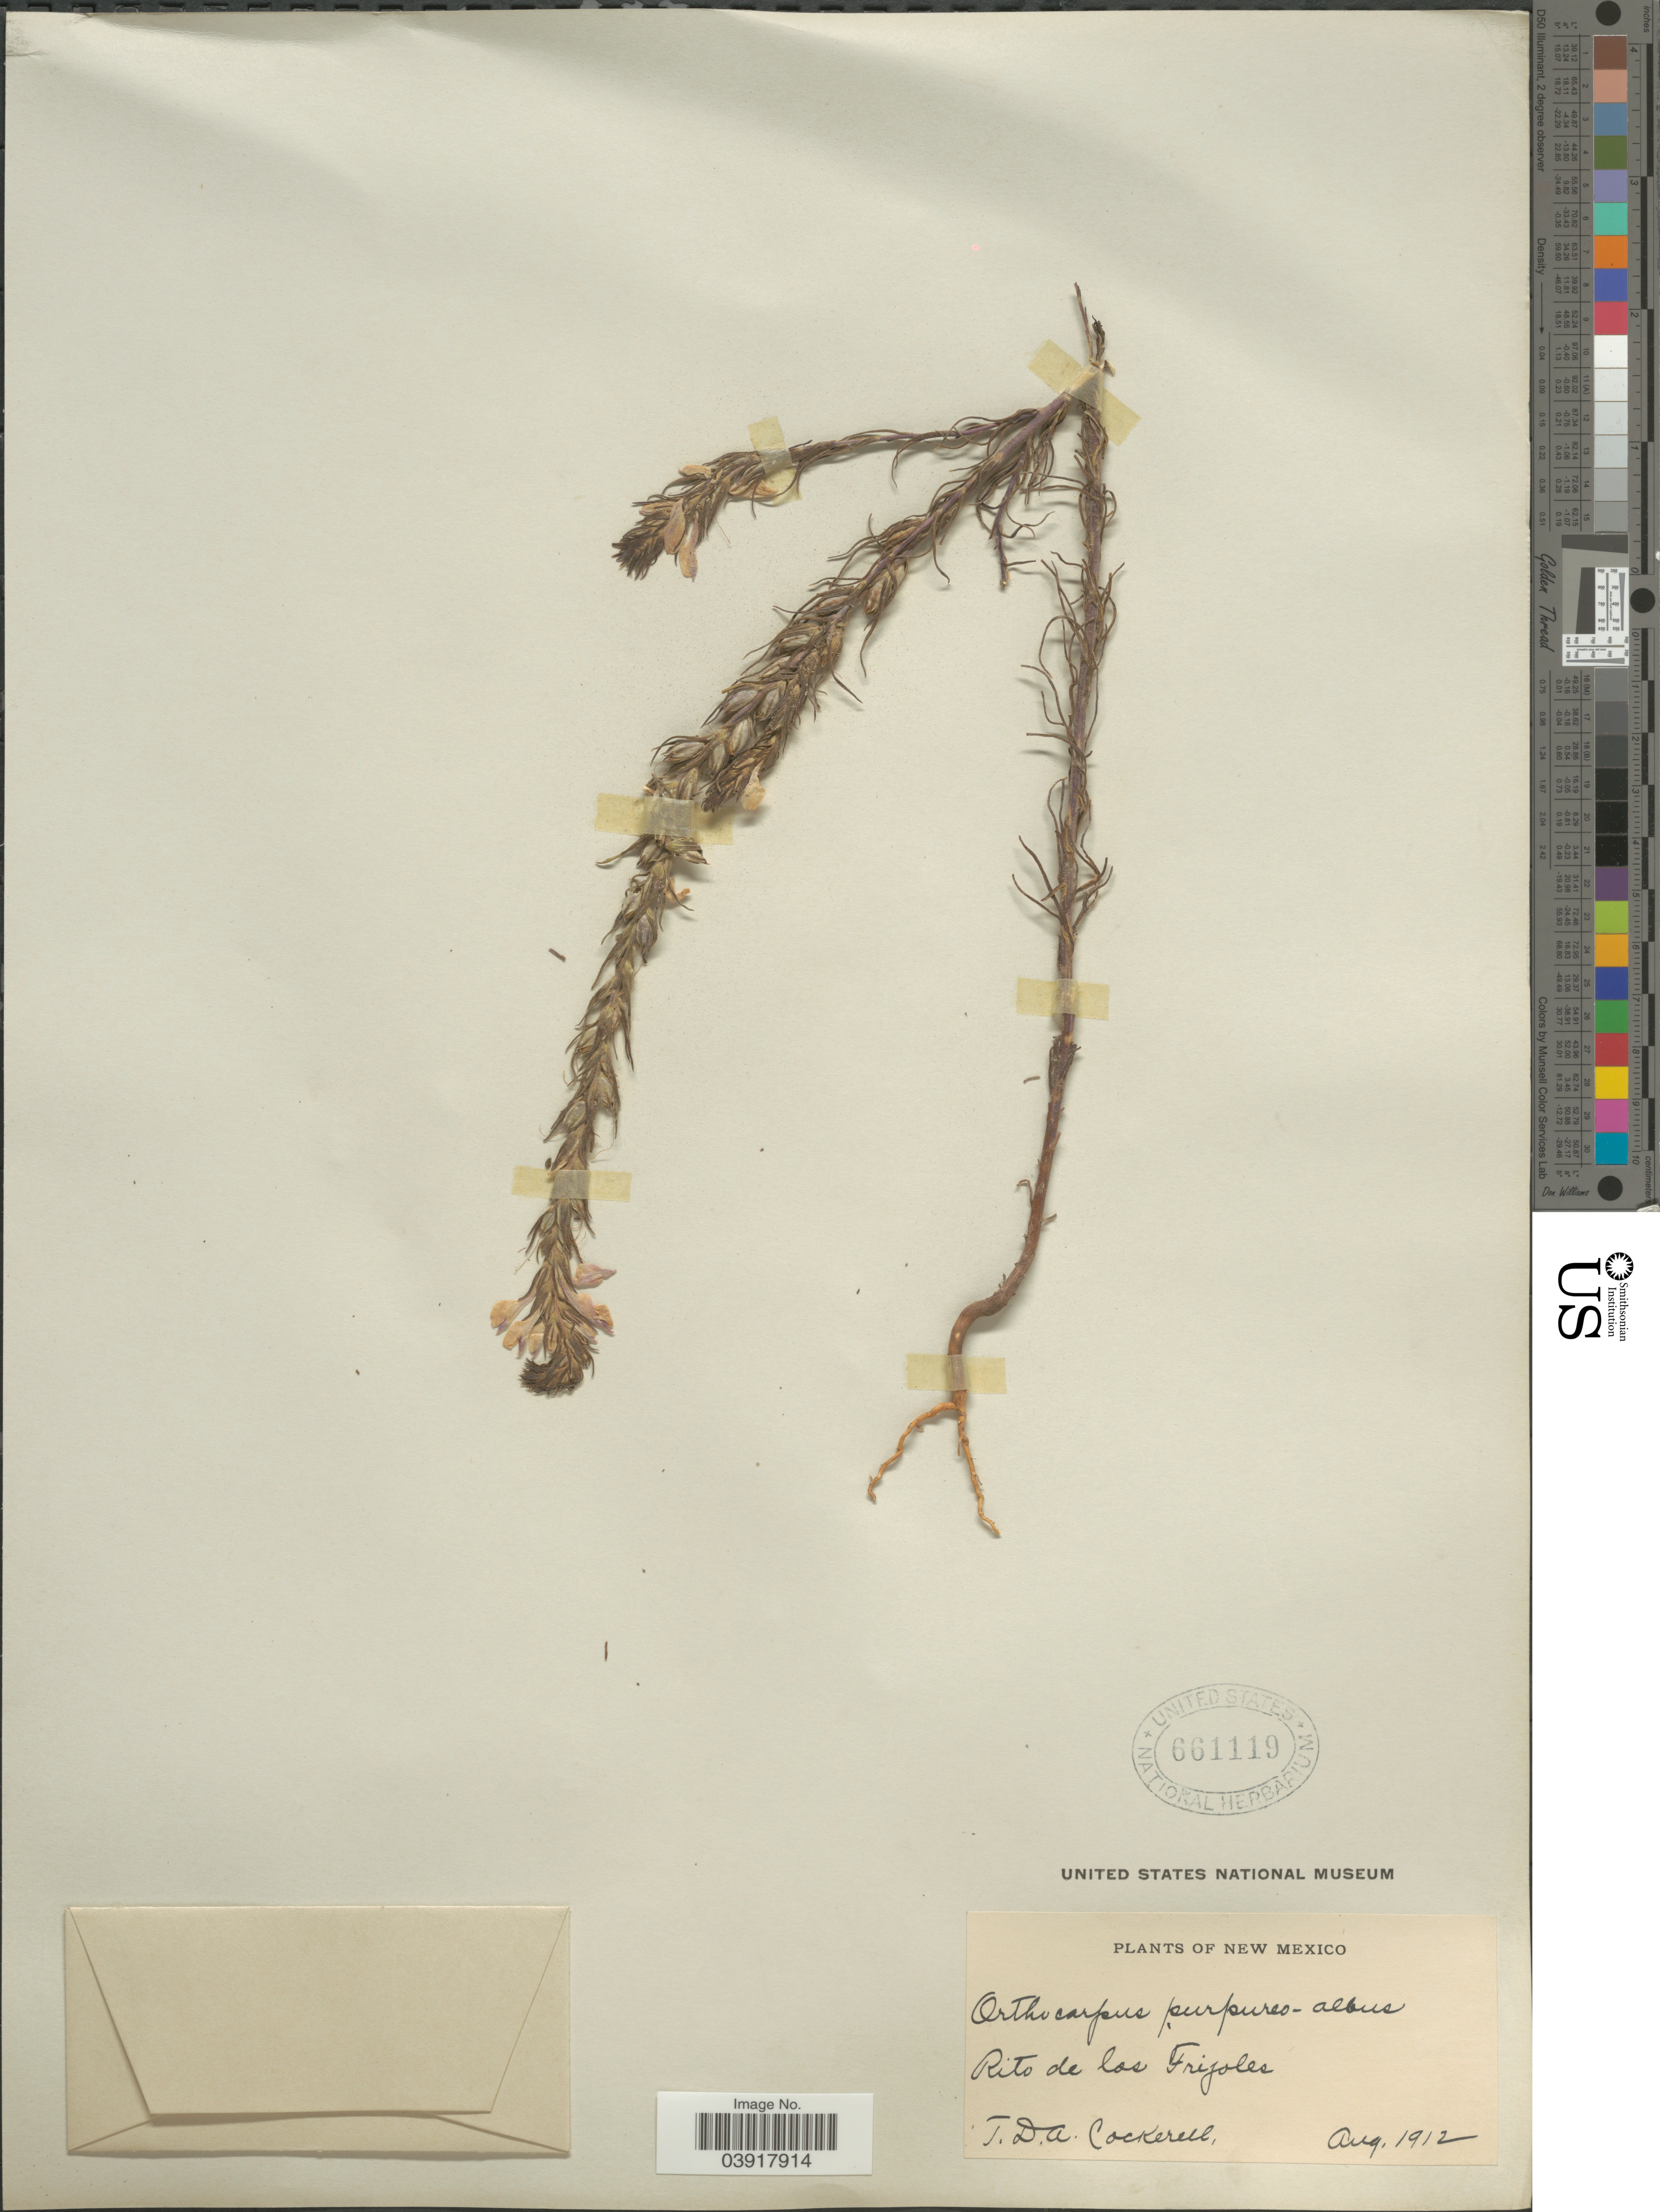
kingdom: Plantae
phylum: Tracheophyta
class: Magnoliopsida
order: Lamiales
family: Orobanchaceae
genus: Orthocarpus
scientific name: Orthocarpus purpureo-albus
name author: A. Gray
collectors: T. Cockerell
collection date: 1912-08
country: United States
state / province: New Mexico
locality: Rito de los Frijoles.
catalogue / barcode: US 661119